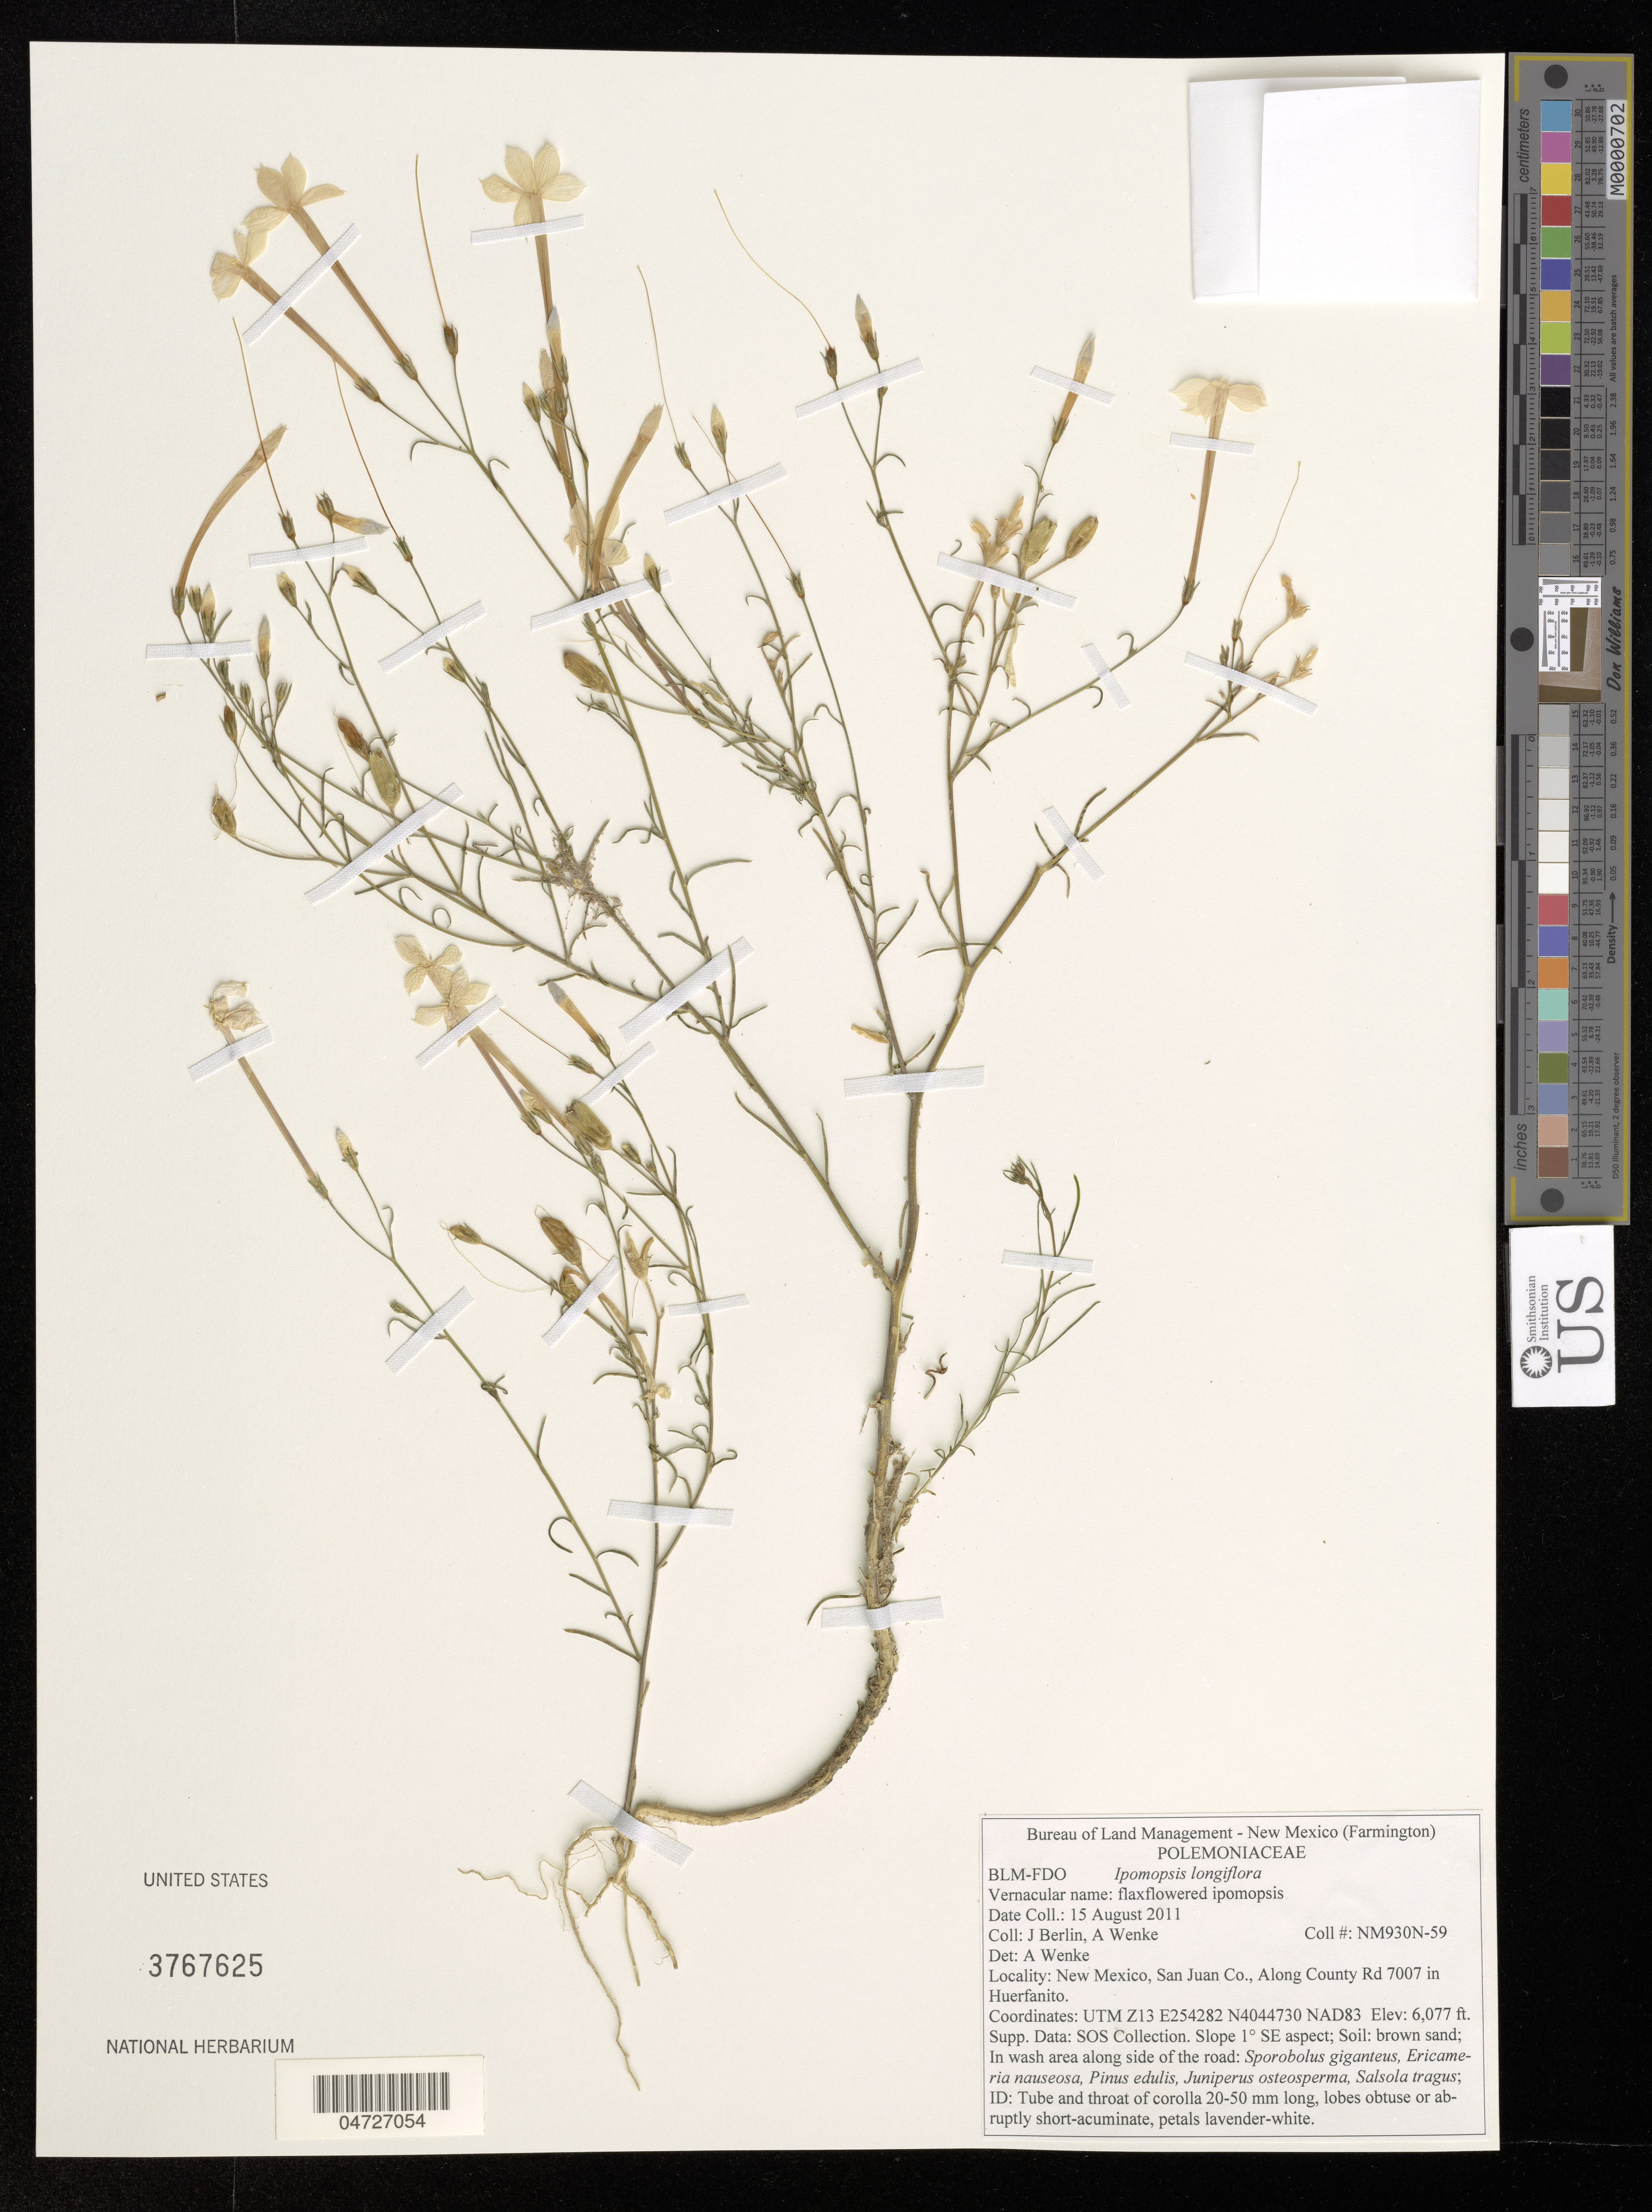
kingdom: Plantae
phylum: Tracheophyta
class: Magnoliopsida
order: Ericales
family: Polemoniaceae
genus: Ipomopsis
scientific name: Ipomopsis longiflora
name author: (Torr.) V.E. Grant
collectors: J. Berlin & A. Wenke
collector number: NM930N-59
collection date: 2011-08-15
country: United States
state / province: New Mexico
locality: (Farmington). San Juan Co., Along County Rd 7007 in Huerfanito.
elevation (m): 1852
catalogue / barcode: US 3767625